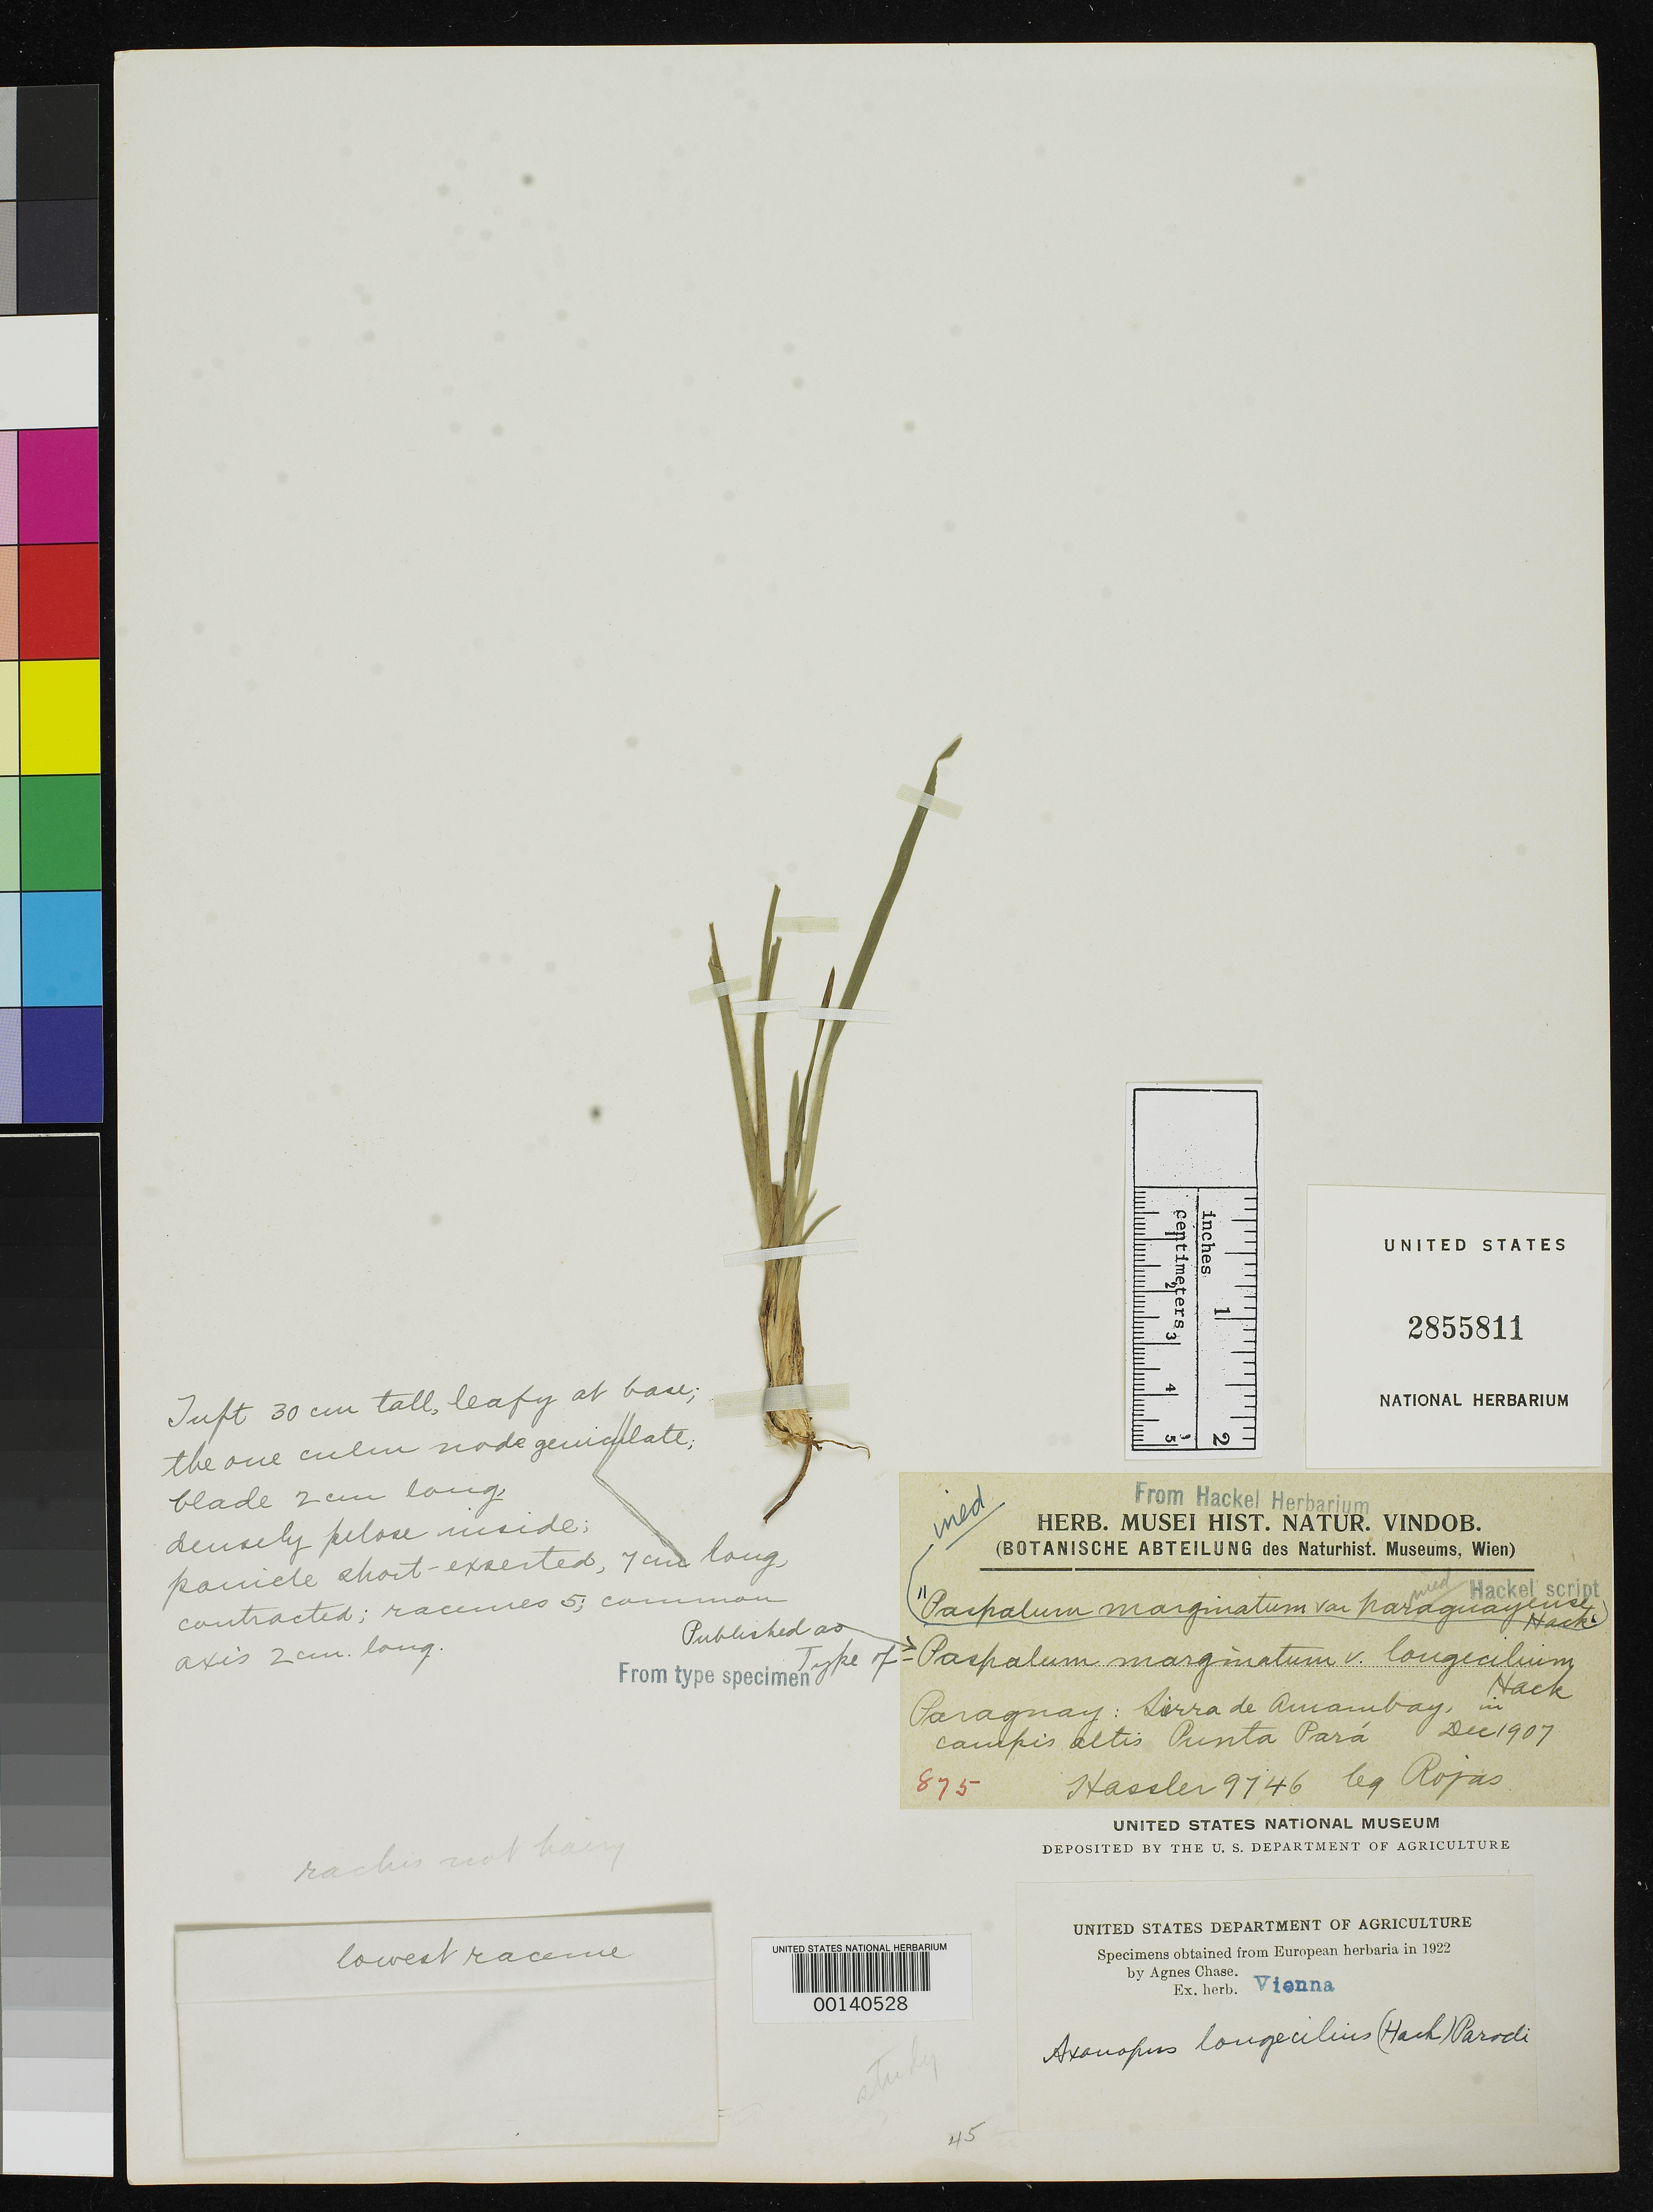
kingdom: Plantae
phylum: Tracheophyta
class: Liliopsida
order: Poales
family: Poaceae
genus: Paspalum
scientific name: Paspalum marginatum var. longicilium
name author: Hack.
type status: Type Fragment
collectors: T. Rojas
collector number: Hassler 9746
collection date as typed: Dec 1907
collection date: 1907-12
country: Paraguay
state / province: Amambay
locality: Sierra de Amambay, Punta Poca.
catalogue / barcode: US 2855811